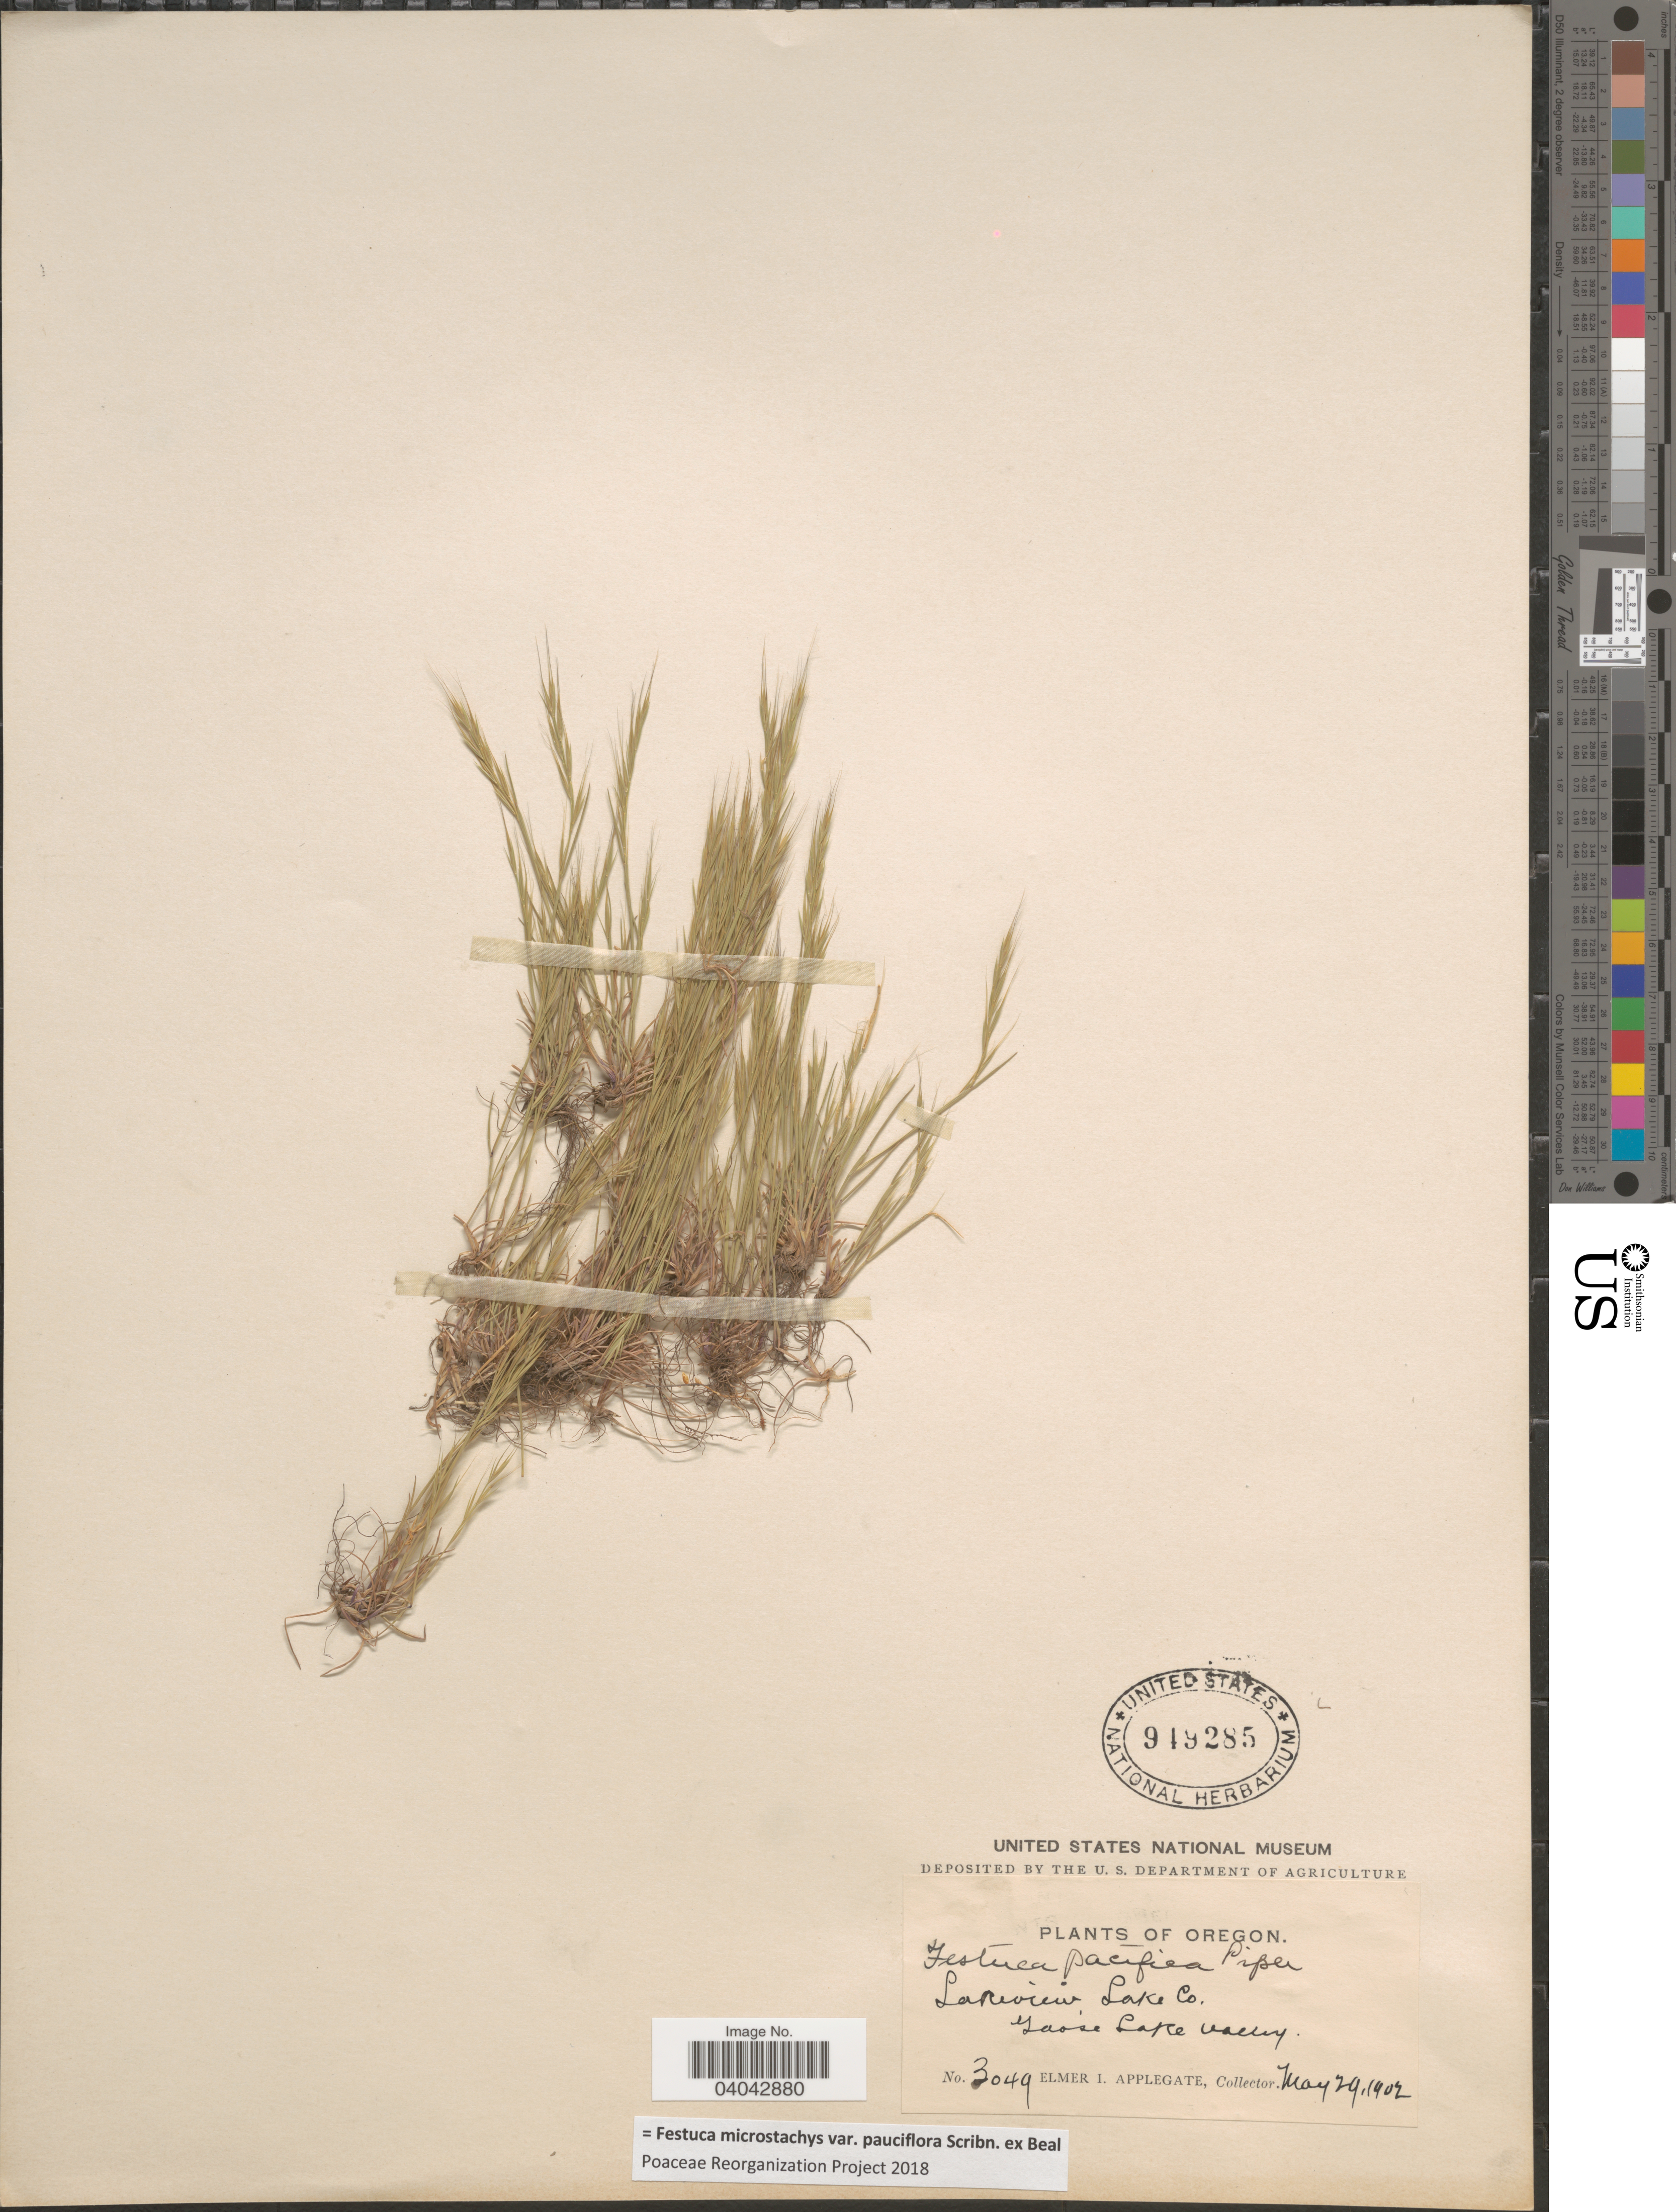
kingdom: Plantae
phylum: Tracheophyta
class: Liliopsida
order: Poales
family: Poaceae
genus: Festuca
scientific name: Festuca microstachys var. pauciflora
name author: Scribn. ex W.J. Beal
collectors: E. I. Applegate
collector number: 3049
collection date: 1902-05-29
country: United States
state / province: Oregon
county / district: Lake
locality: Lakeview, Lake Co. Goose Lake Valley.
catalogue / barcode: US 949285